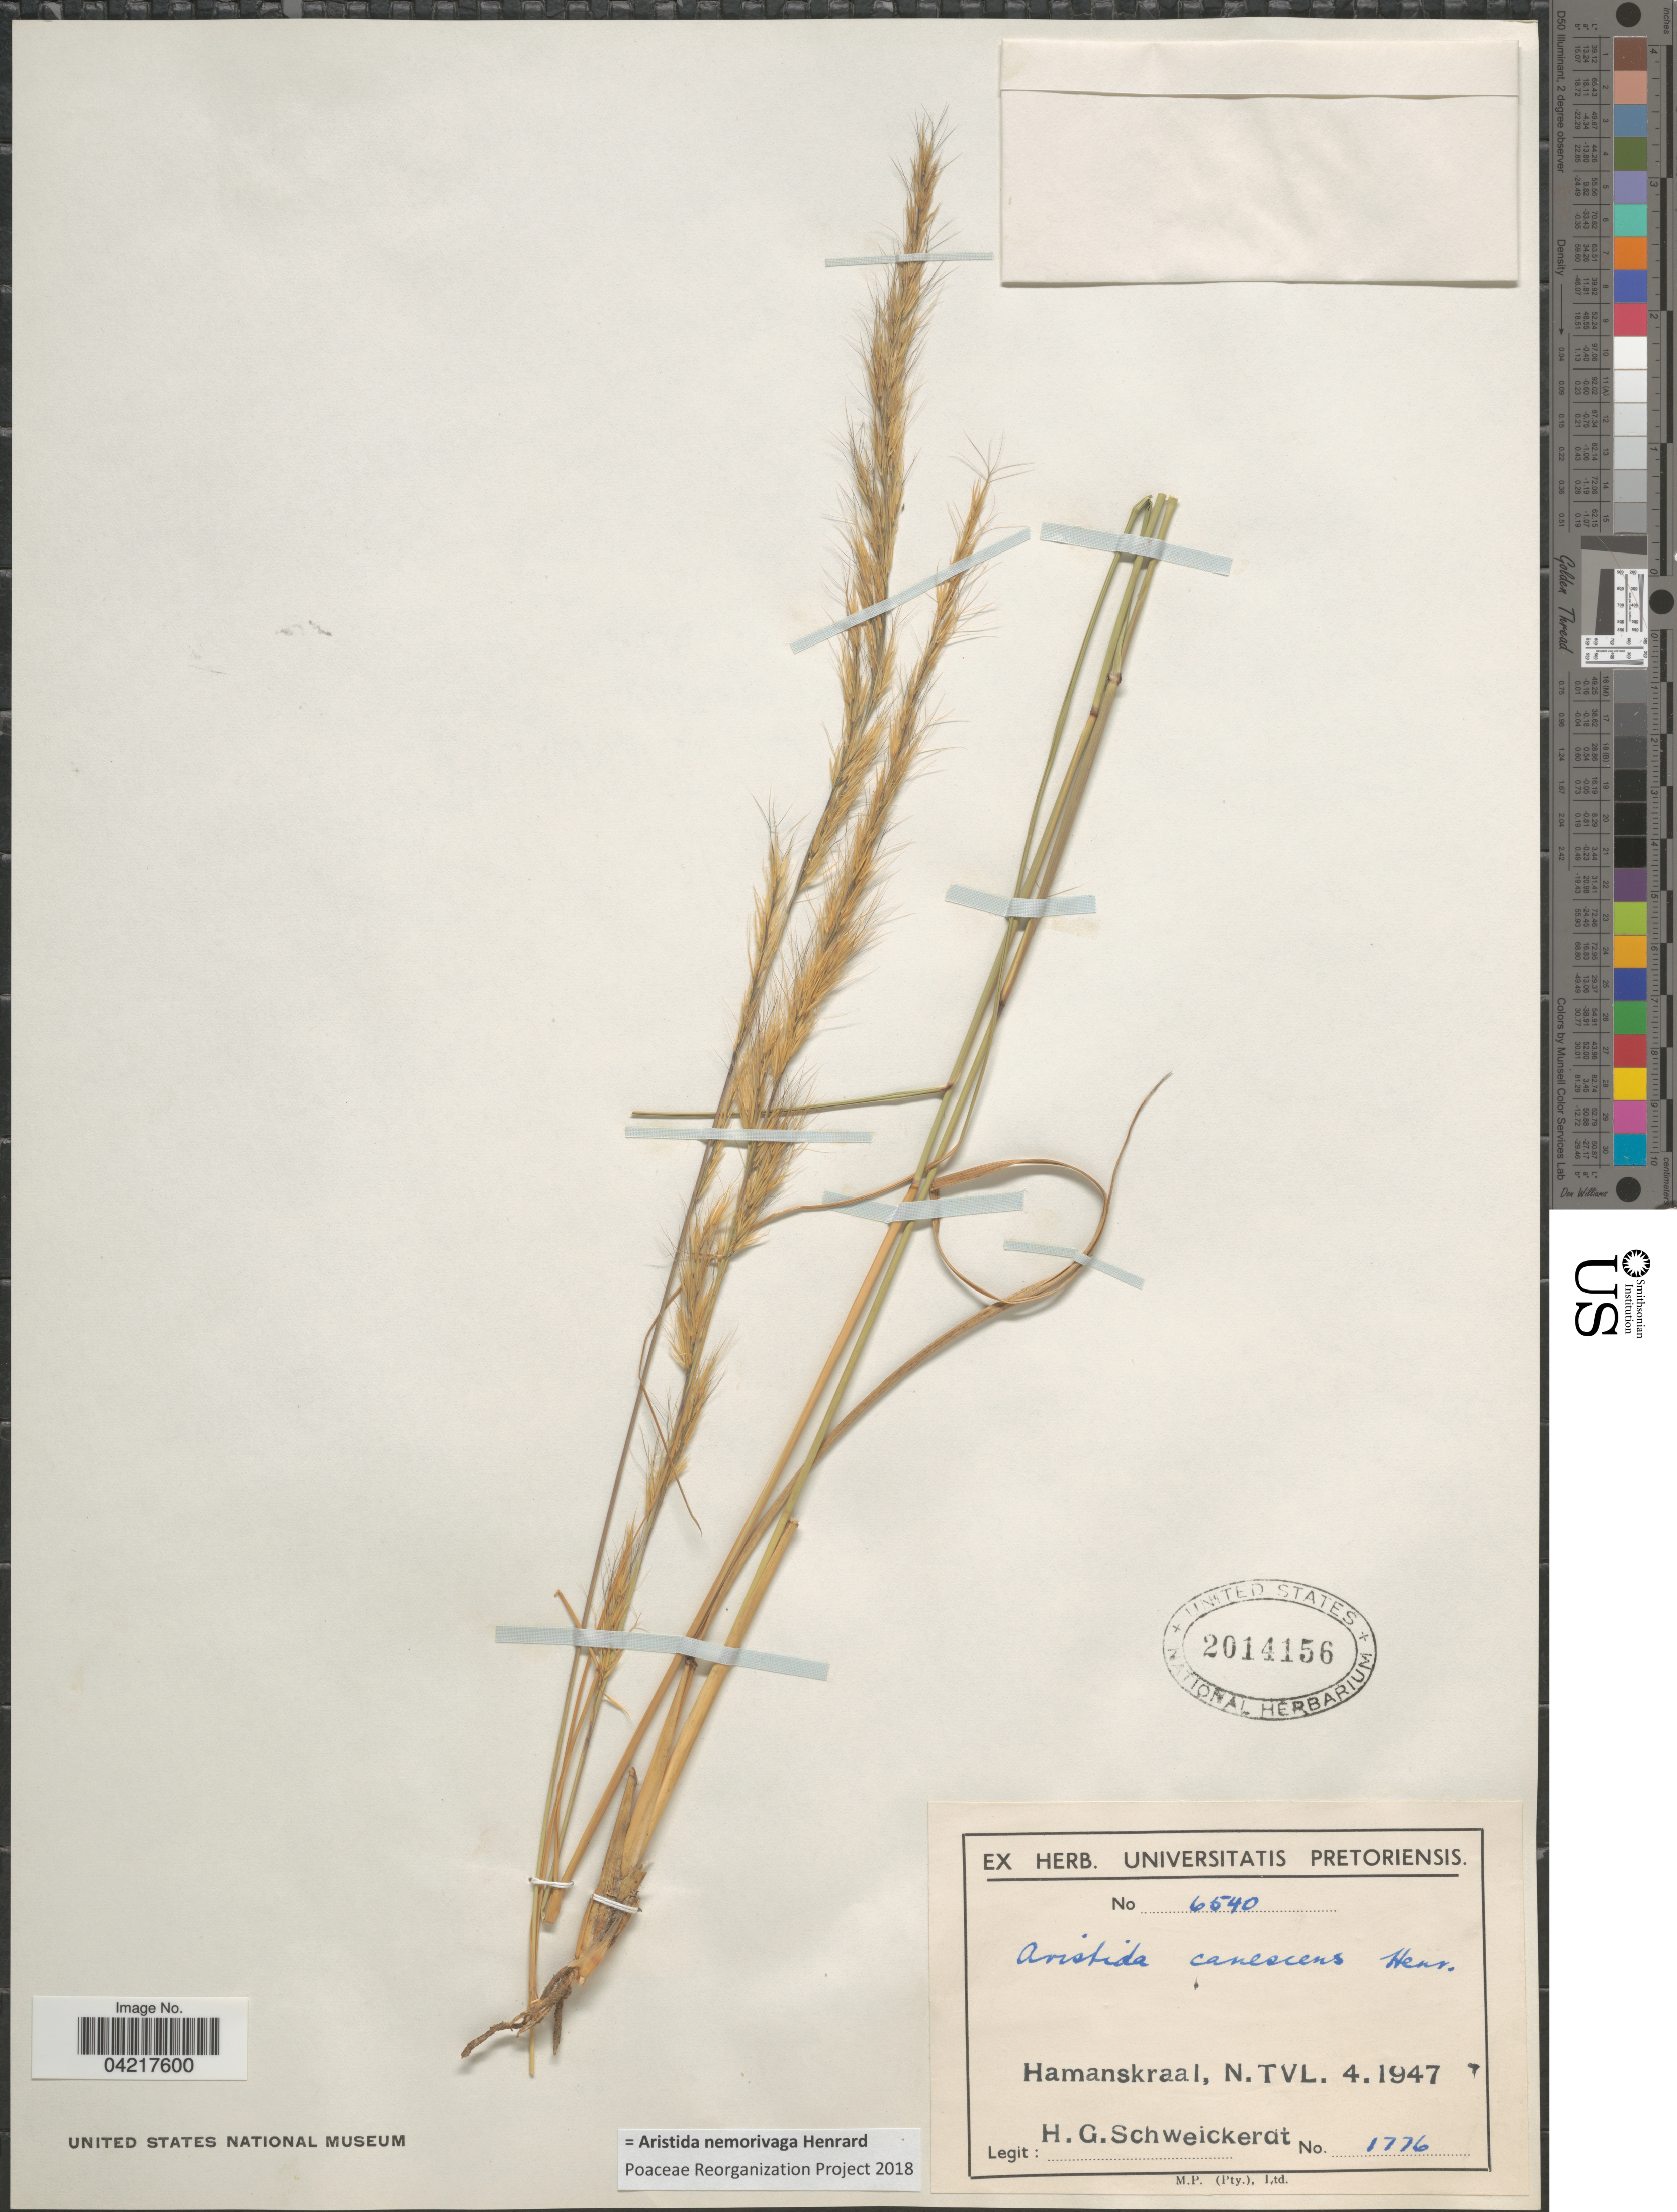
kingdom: Plantae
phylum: Tracheophyta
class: Liliopsida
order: Poales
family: Poaceae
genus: Aristida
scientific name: Aristida nemorivaga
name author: Henr.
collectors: H. Schweickerdt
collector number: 1776/6540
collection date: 1947-04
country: South Africa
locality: Hamanskraal, N. TVL.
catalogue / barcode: US 2014156